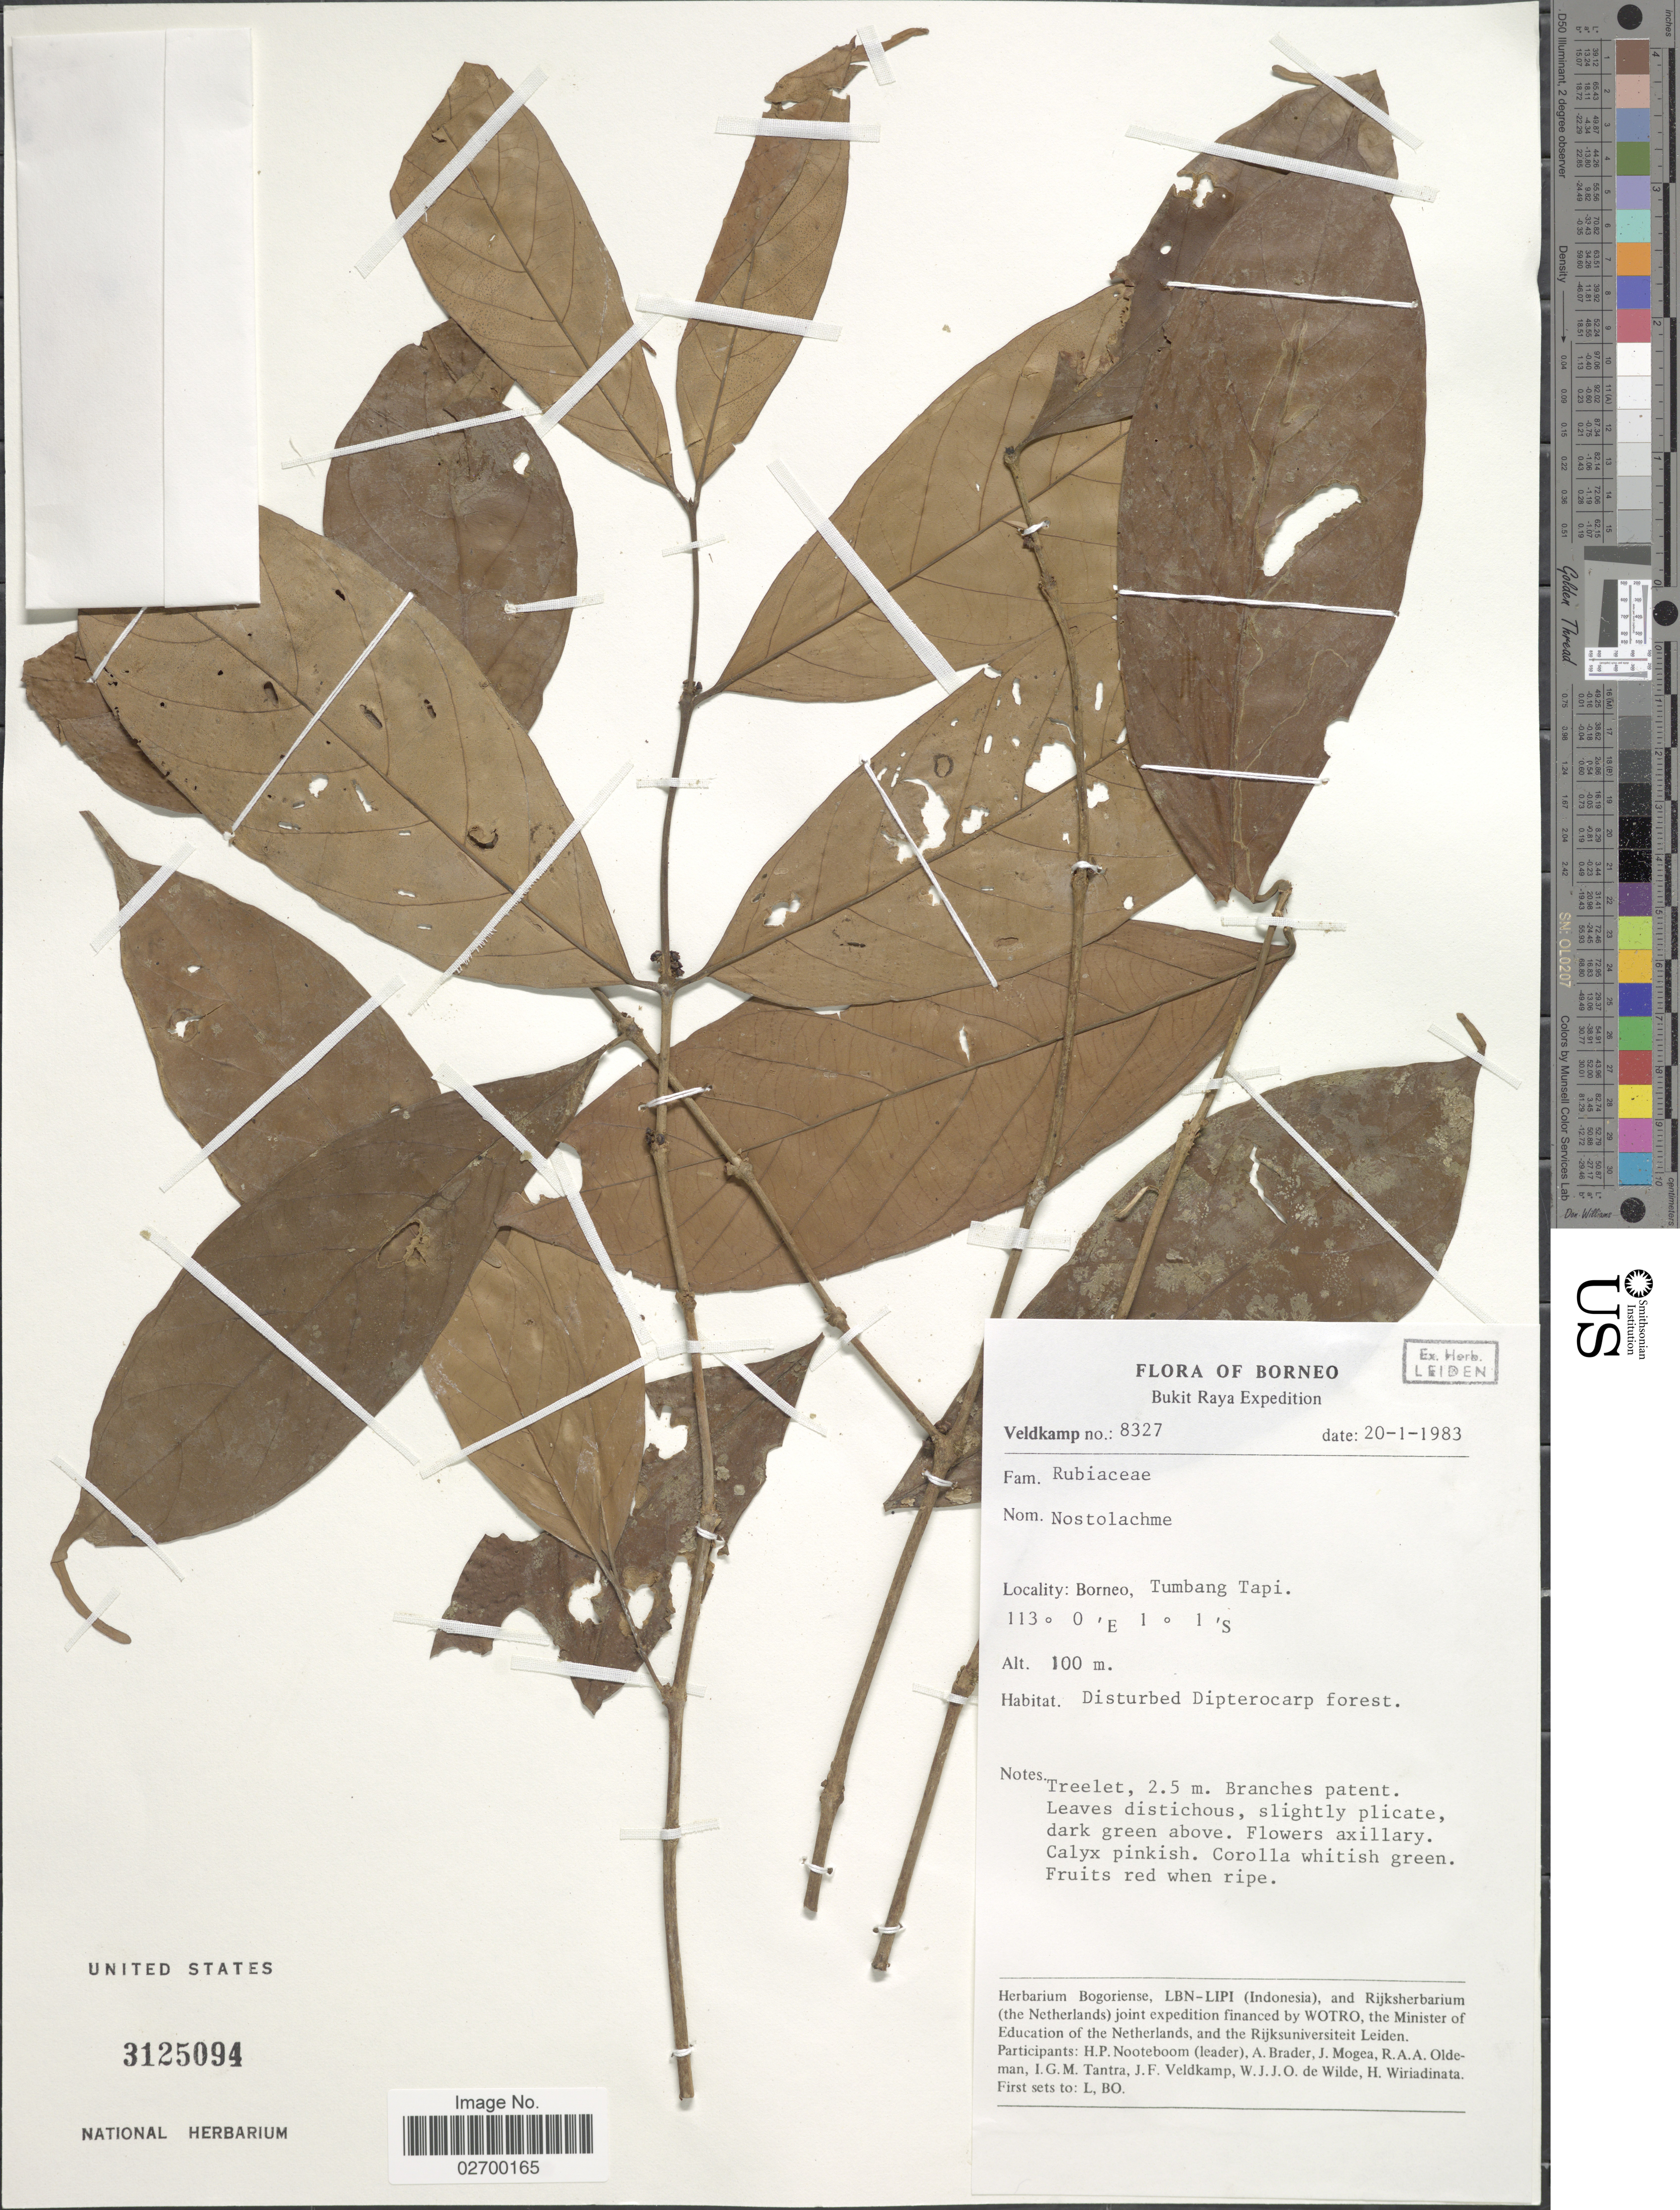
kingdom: Plantae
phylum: Tracheophyta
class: Magnoliopsida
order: Gentianales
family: Rubiaceae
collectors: J. F. Veldkamp, H. P. Nooteboom, A. Brader, J. Mogea & et al.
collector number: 8327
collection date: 1983-01-20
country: Indonesia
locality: Borneo, Bukit Raya, Tumbang Tapi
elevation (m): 100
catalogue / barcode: US 3125094